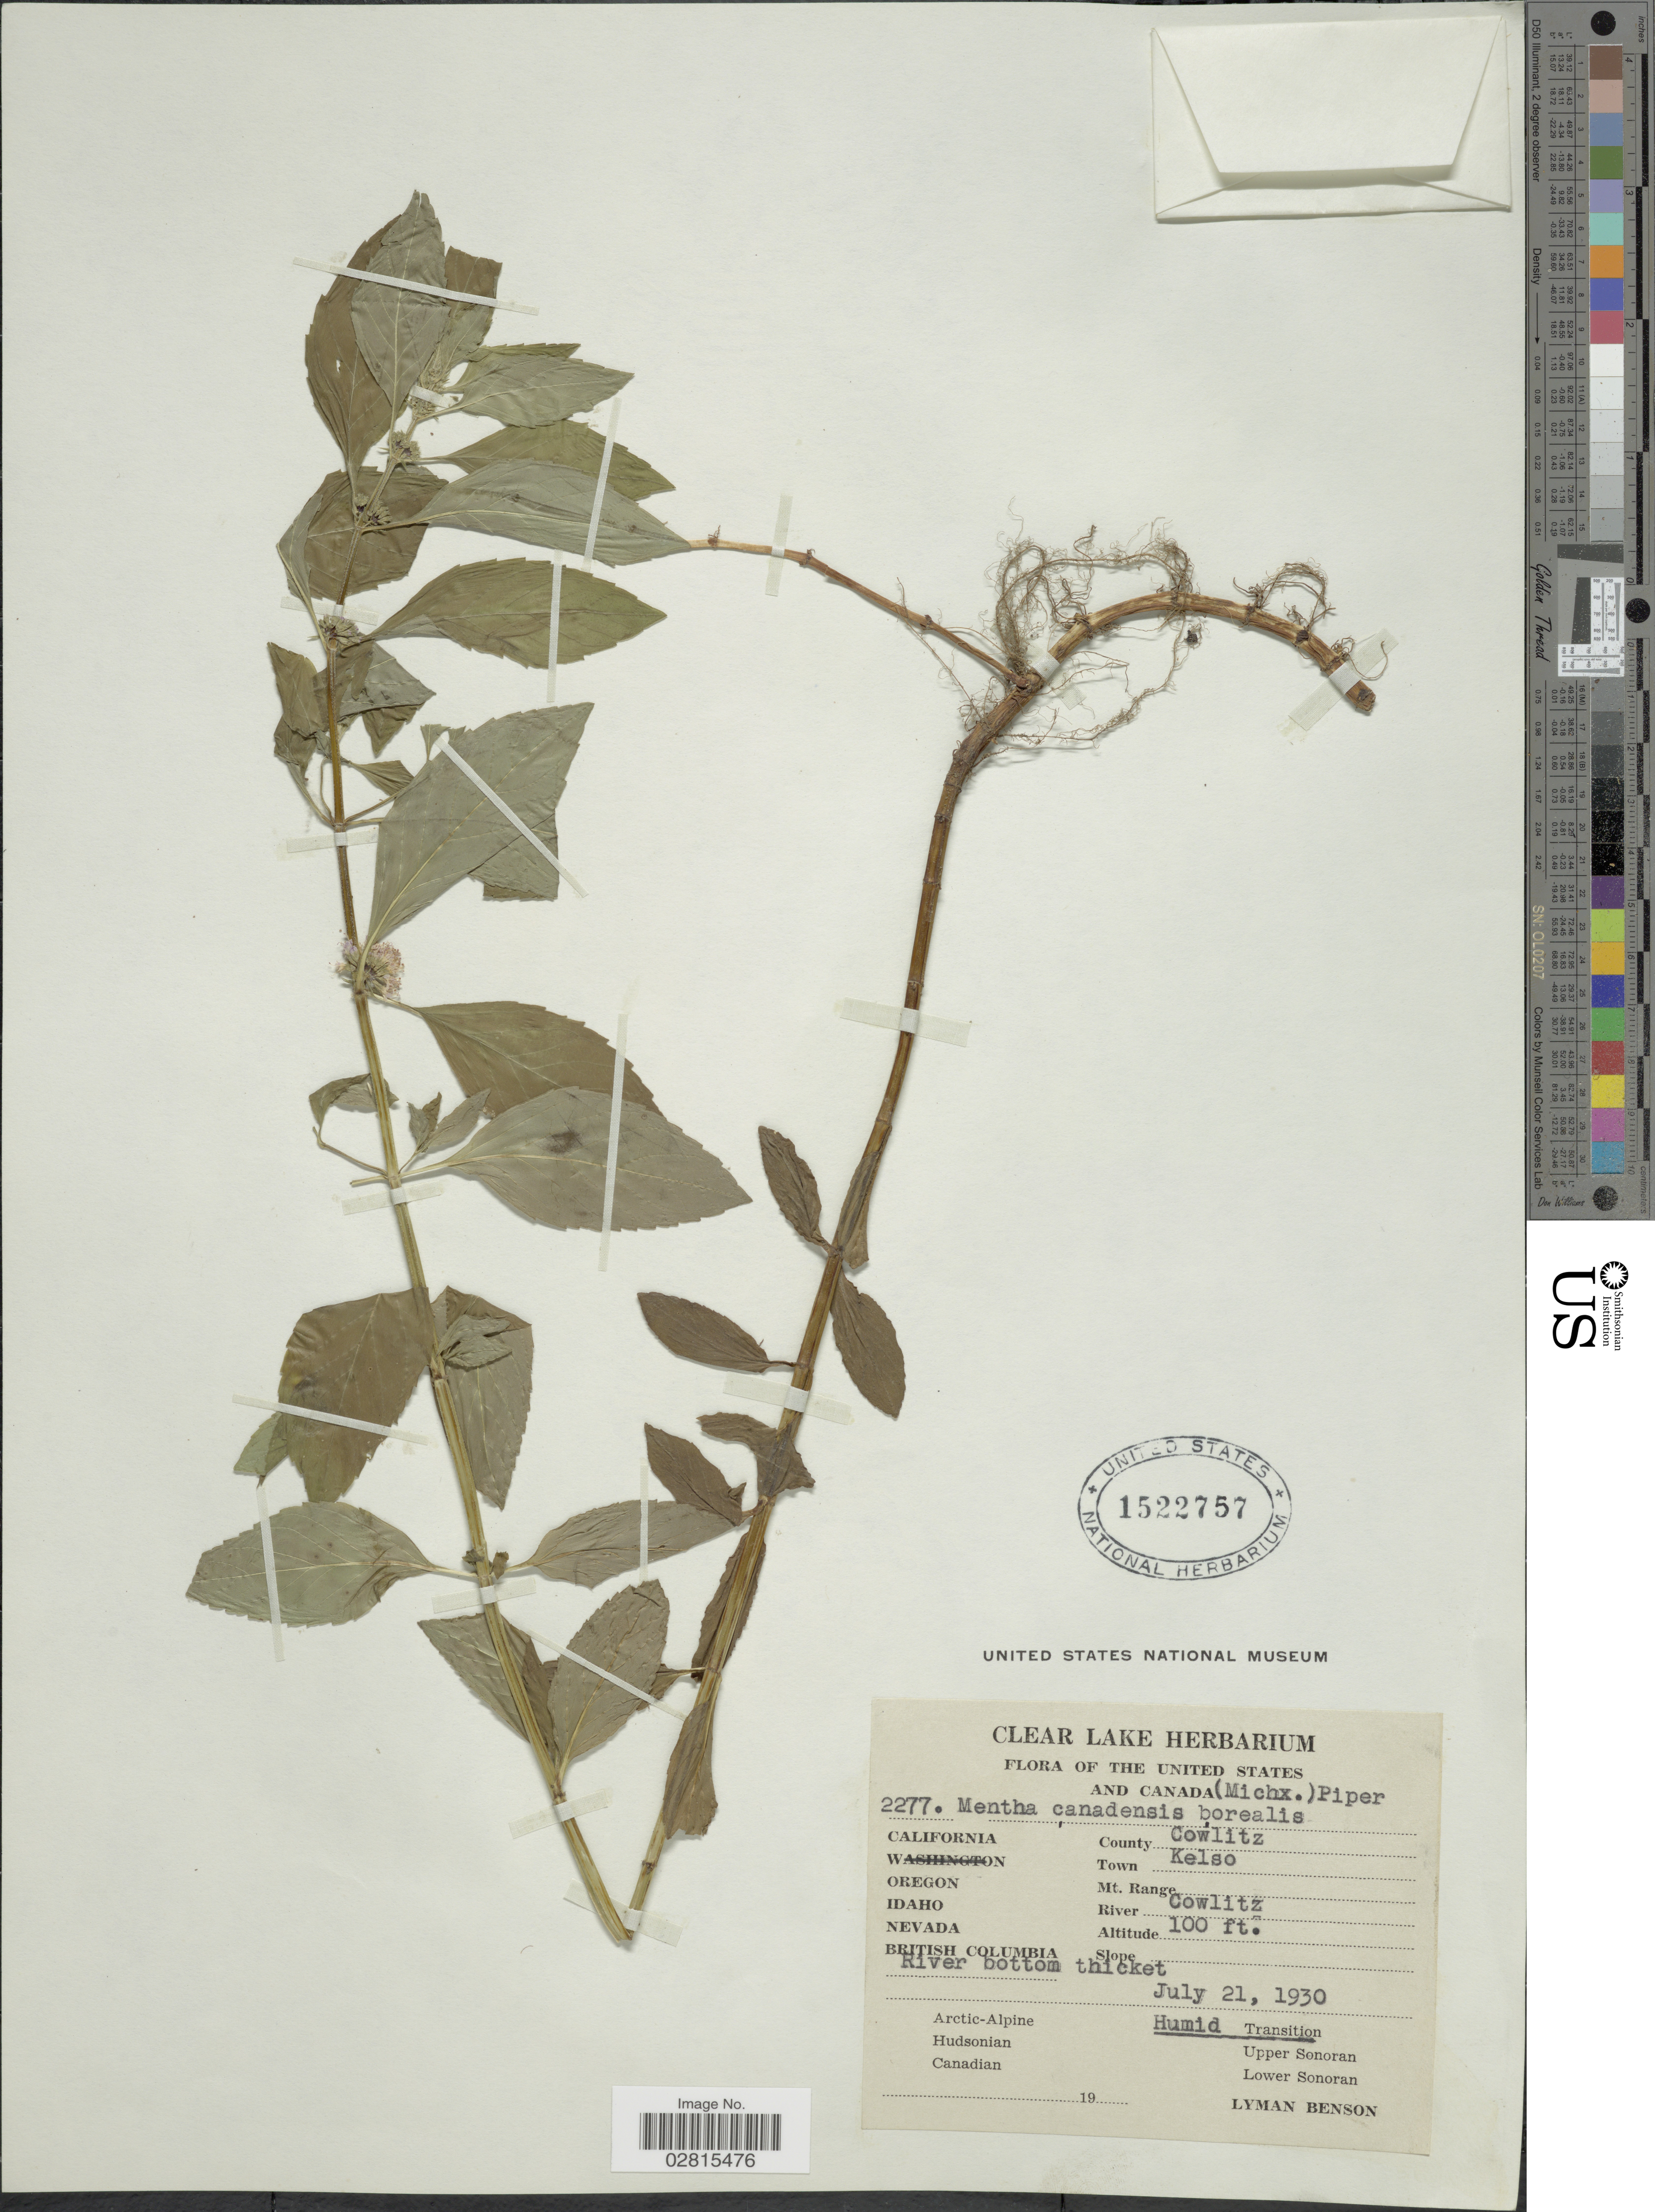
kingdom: Plantae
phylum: Tracheophyta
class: Magnoliopsida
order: Lamiales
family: Lamiaceae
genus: Mentha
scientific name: Mentha canadensis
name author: L.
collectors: L. D. Benson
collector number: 2277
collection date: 1930-07-21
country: United States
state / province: Washington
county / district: Cowlitz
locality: County Cowlitz, Town Kelso, River Cowlitz.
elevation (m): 30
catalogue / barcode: US 1522757